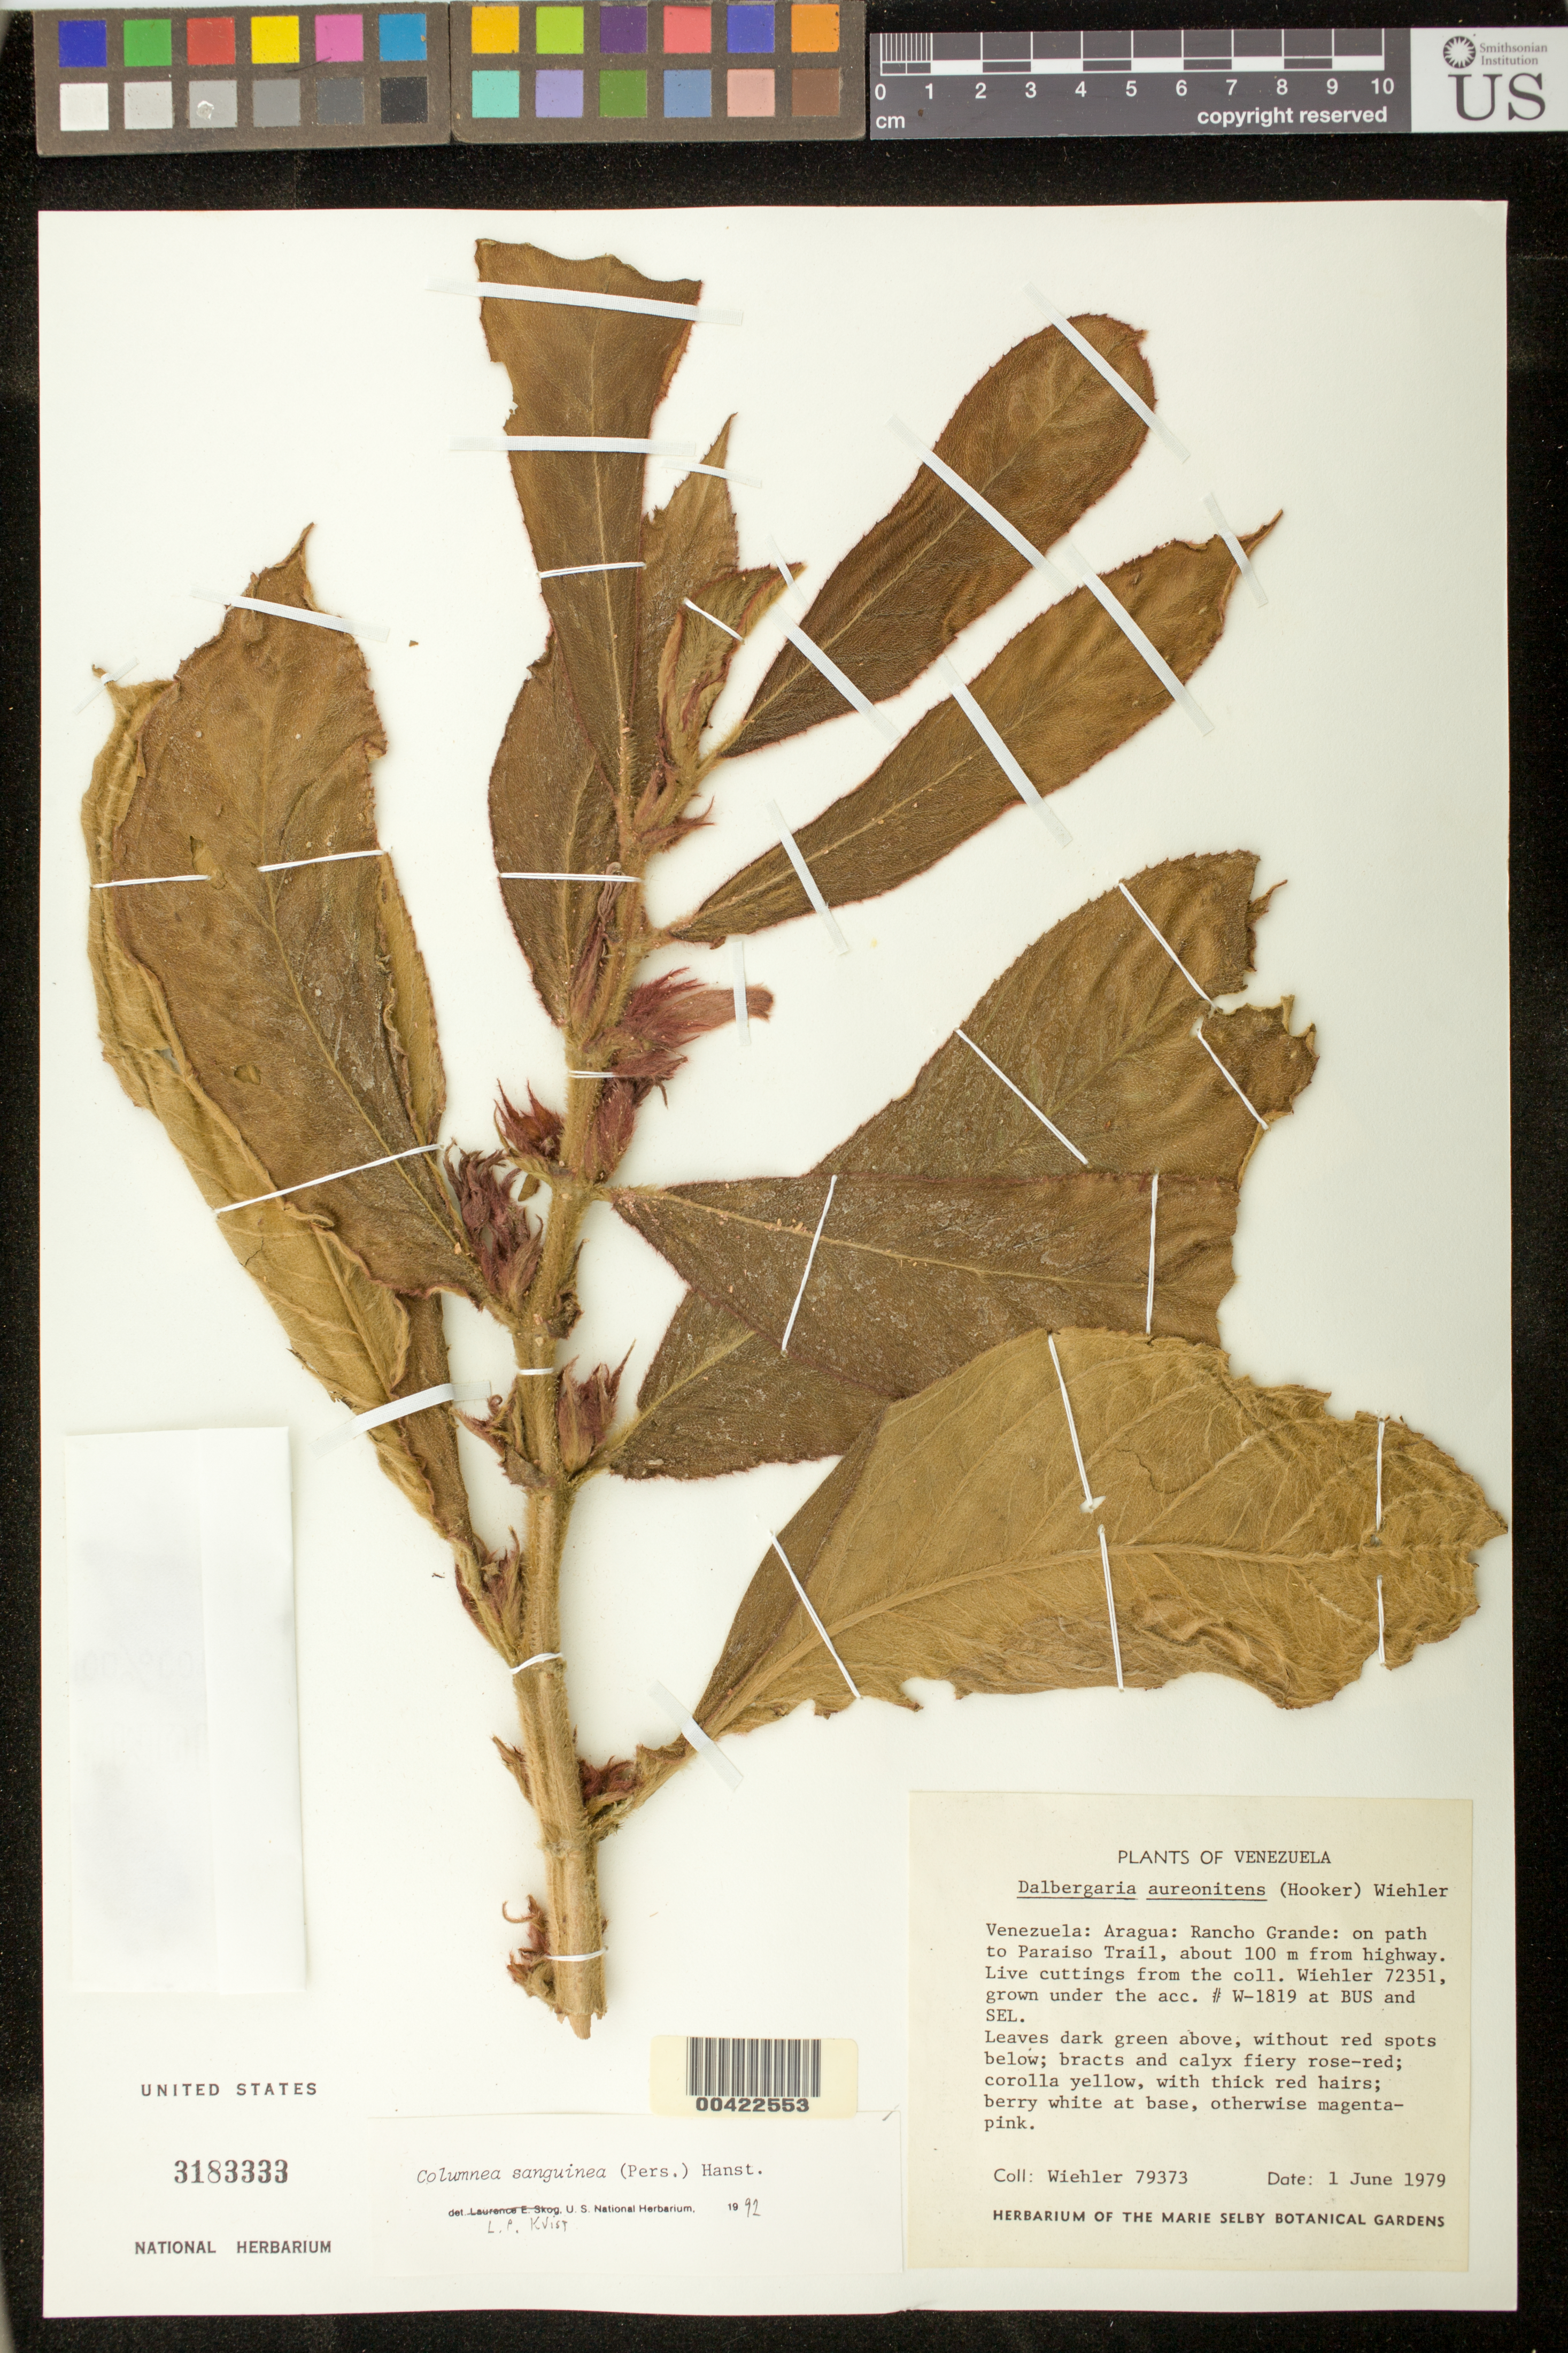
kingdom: Plantae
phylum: Tracheophyta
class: Magnoliopsida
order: Lamiales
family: Gesneriaceae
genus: Columnea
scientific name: Columnea sanguinea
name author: (Pers.) Hanst.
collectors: H. J. Wiehler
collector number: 79373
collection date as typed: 01 Jun 1979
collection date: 1979-06-01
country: Venezuela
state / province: Aragua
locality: Rancho Grande, Paraiso trail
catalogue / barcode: US 3183333